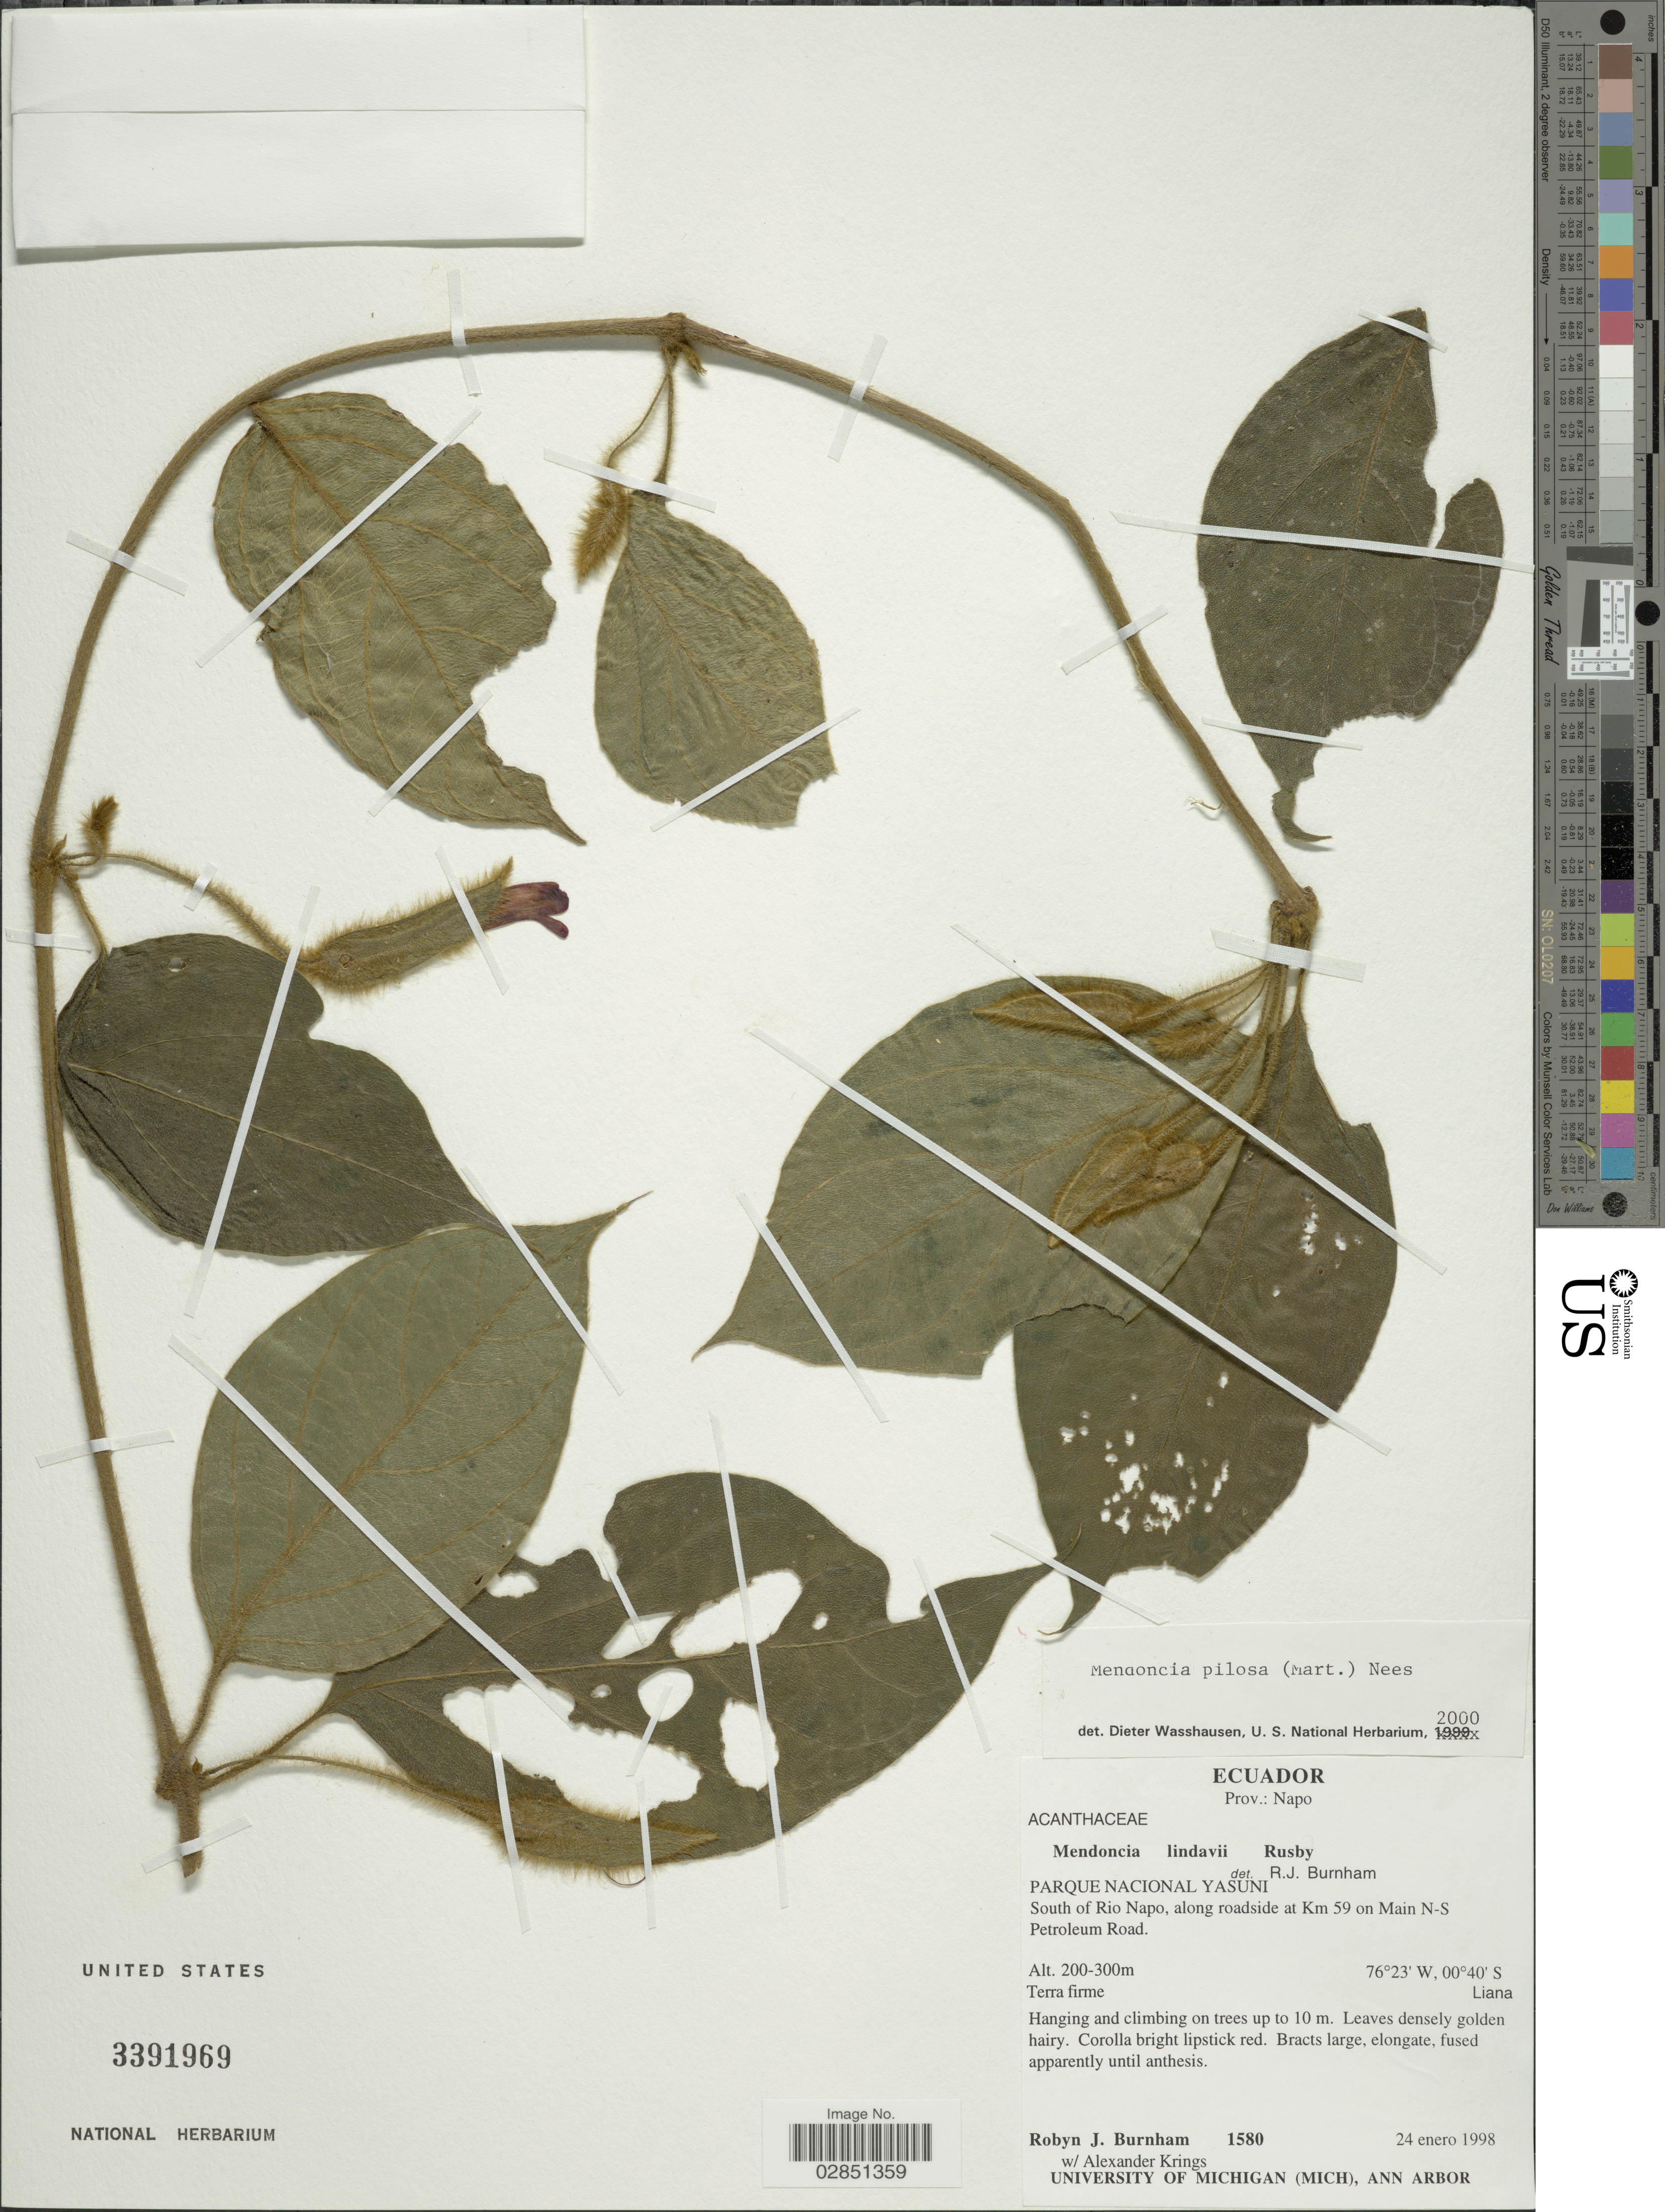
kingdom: Plantae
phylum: Tracheophyta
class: Magnoliopsida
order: Lamiales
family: Acanthaceae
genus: Mendoncia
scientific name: Mendoncia pilosa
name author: Mart.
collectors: R. J. Burnham & A. Krings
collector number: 1580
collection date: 1998-01-24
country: Ecuador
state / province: Napo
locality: Prov.: Napo. Parque Nacional Yasuni. South of Rio Napo, along roadside at Km 59 on Main N-S Petroleum Road.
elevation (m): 200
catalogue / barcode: US 3391969